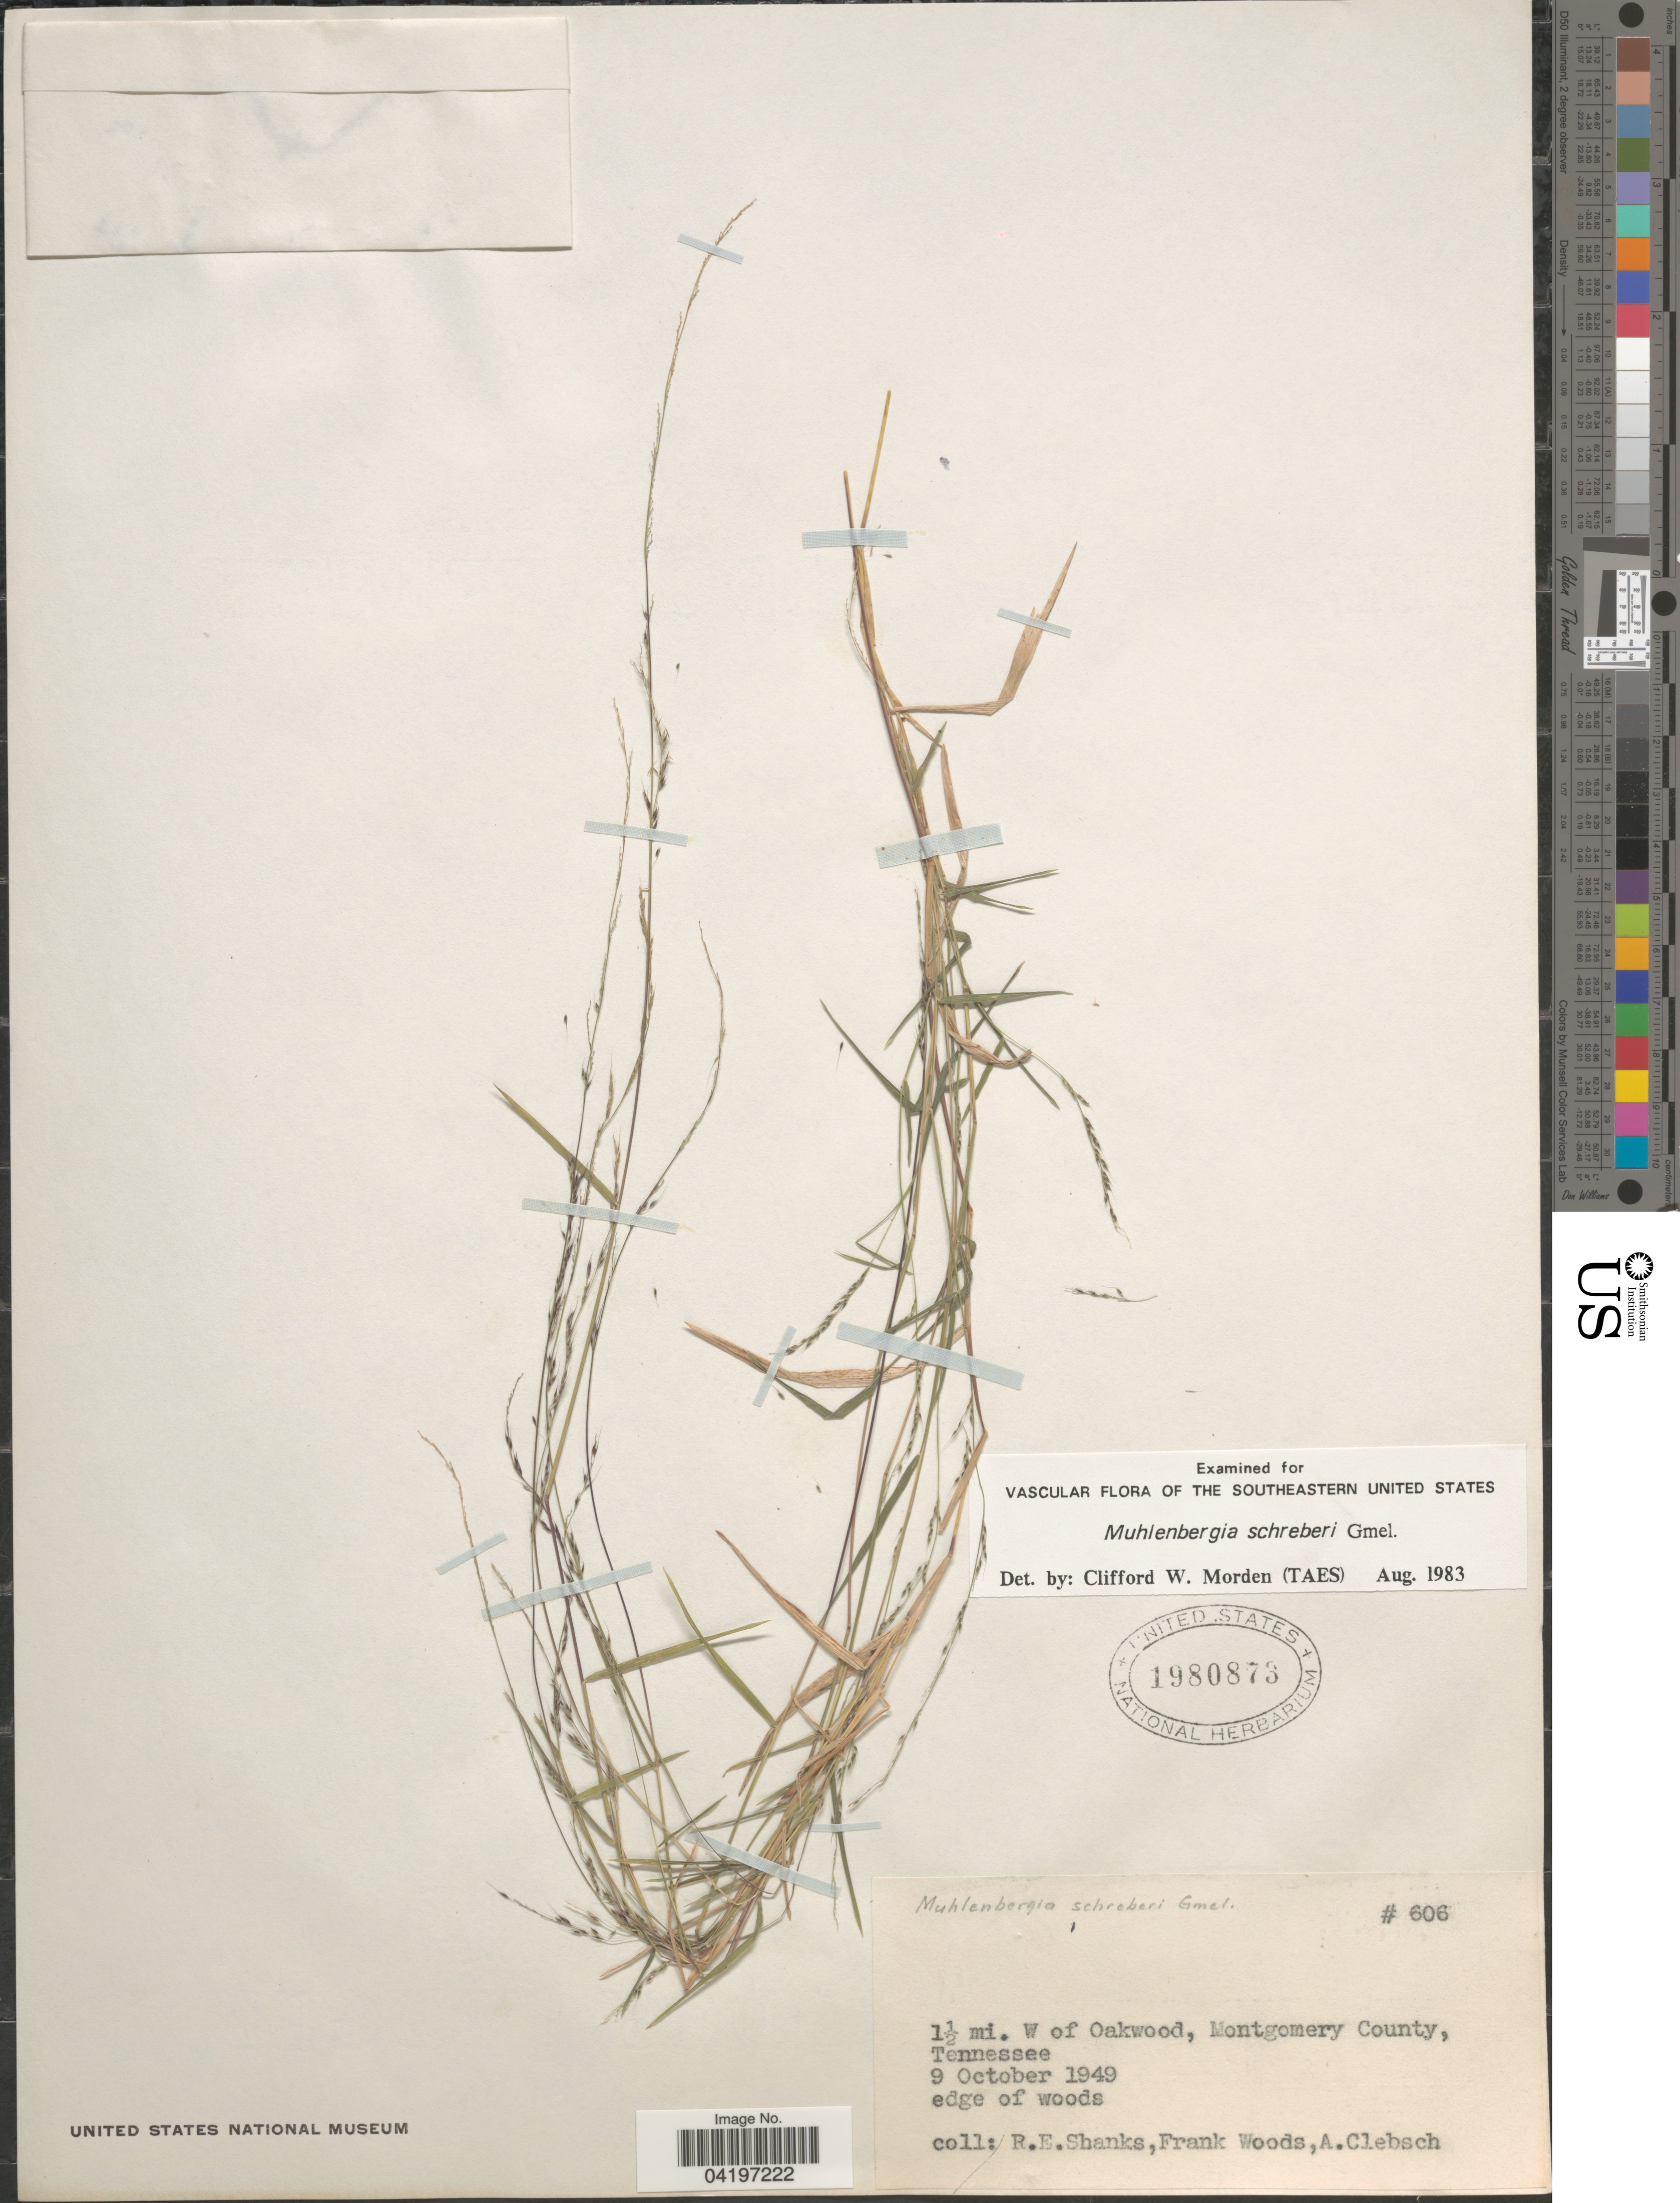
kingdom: Plantae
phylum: Tracheophyta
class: Liliopsida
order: Poales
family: Poaceae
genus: Muhlenbergia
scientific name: Muhlenbergia schreberi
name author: J.F. Gmel.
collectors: R. Shanks, F. Woods & A. Clebsch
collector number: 606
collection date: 1949-10-09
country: United States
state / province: Tennessee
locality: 1½ mi. W of Oakwood, Montgomery County.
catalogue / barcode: US 1980873